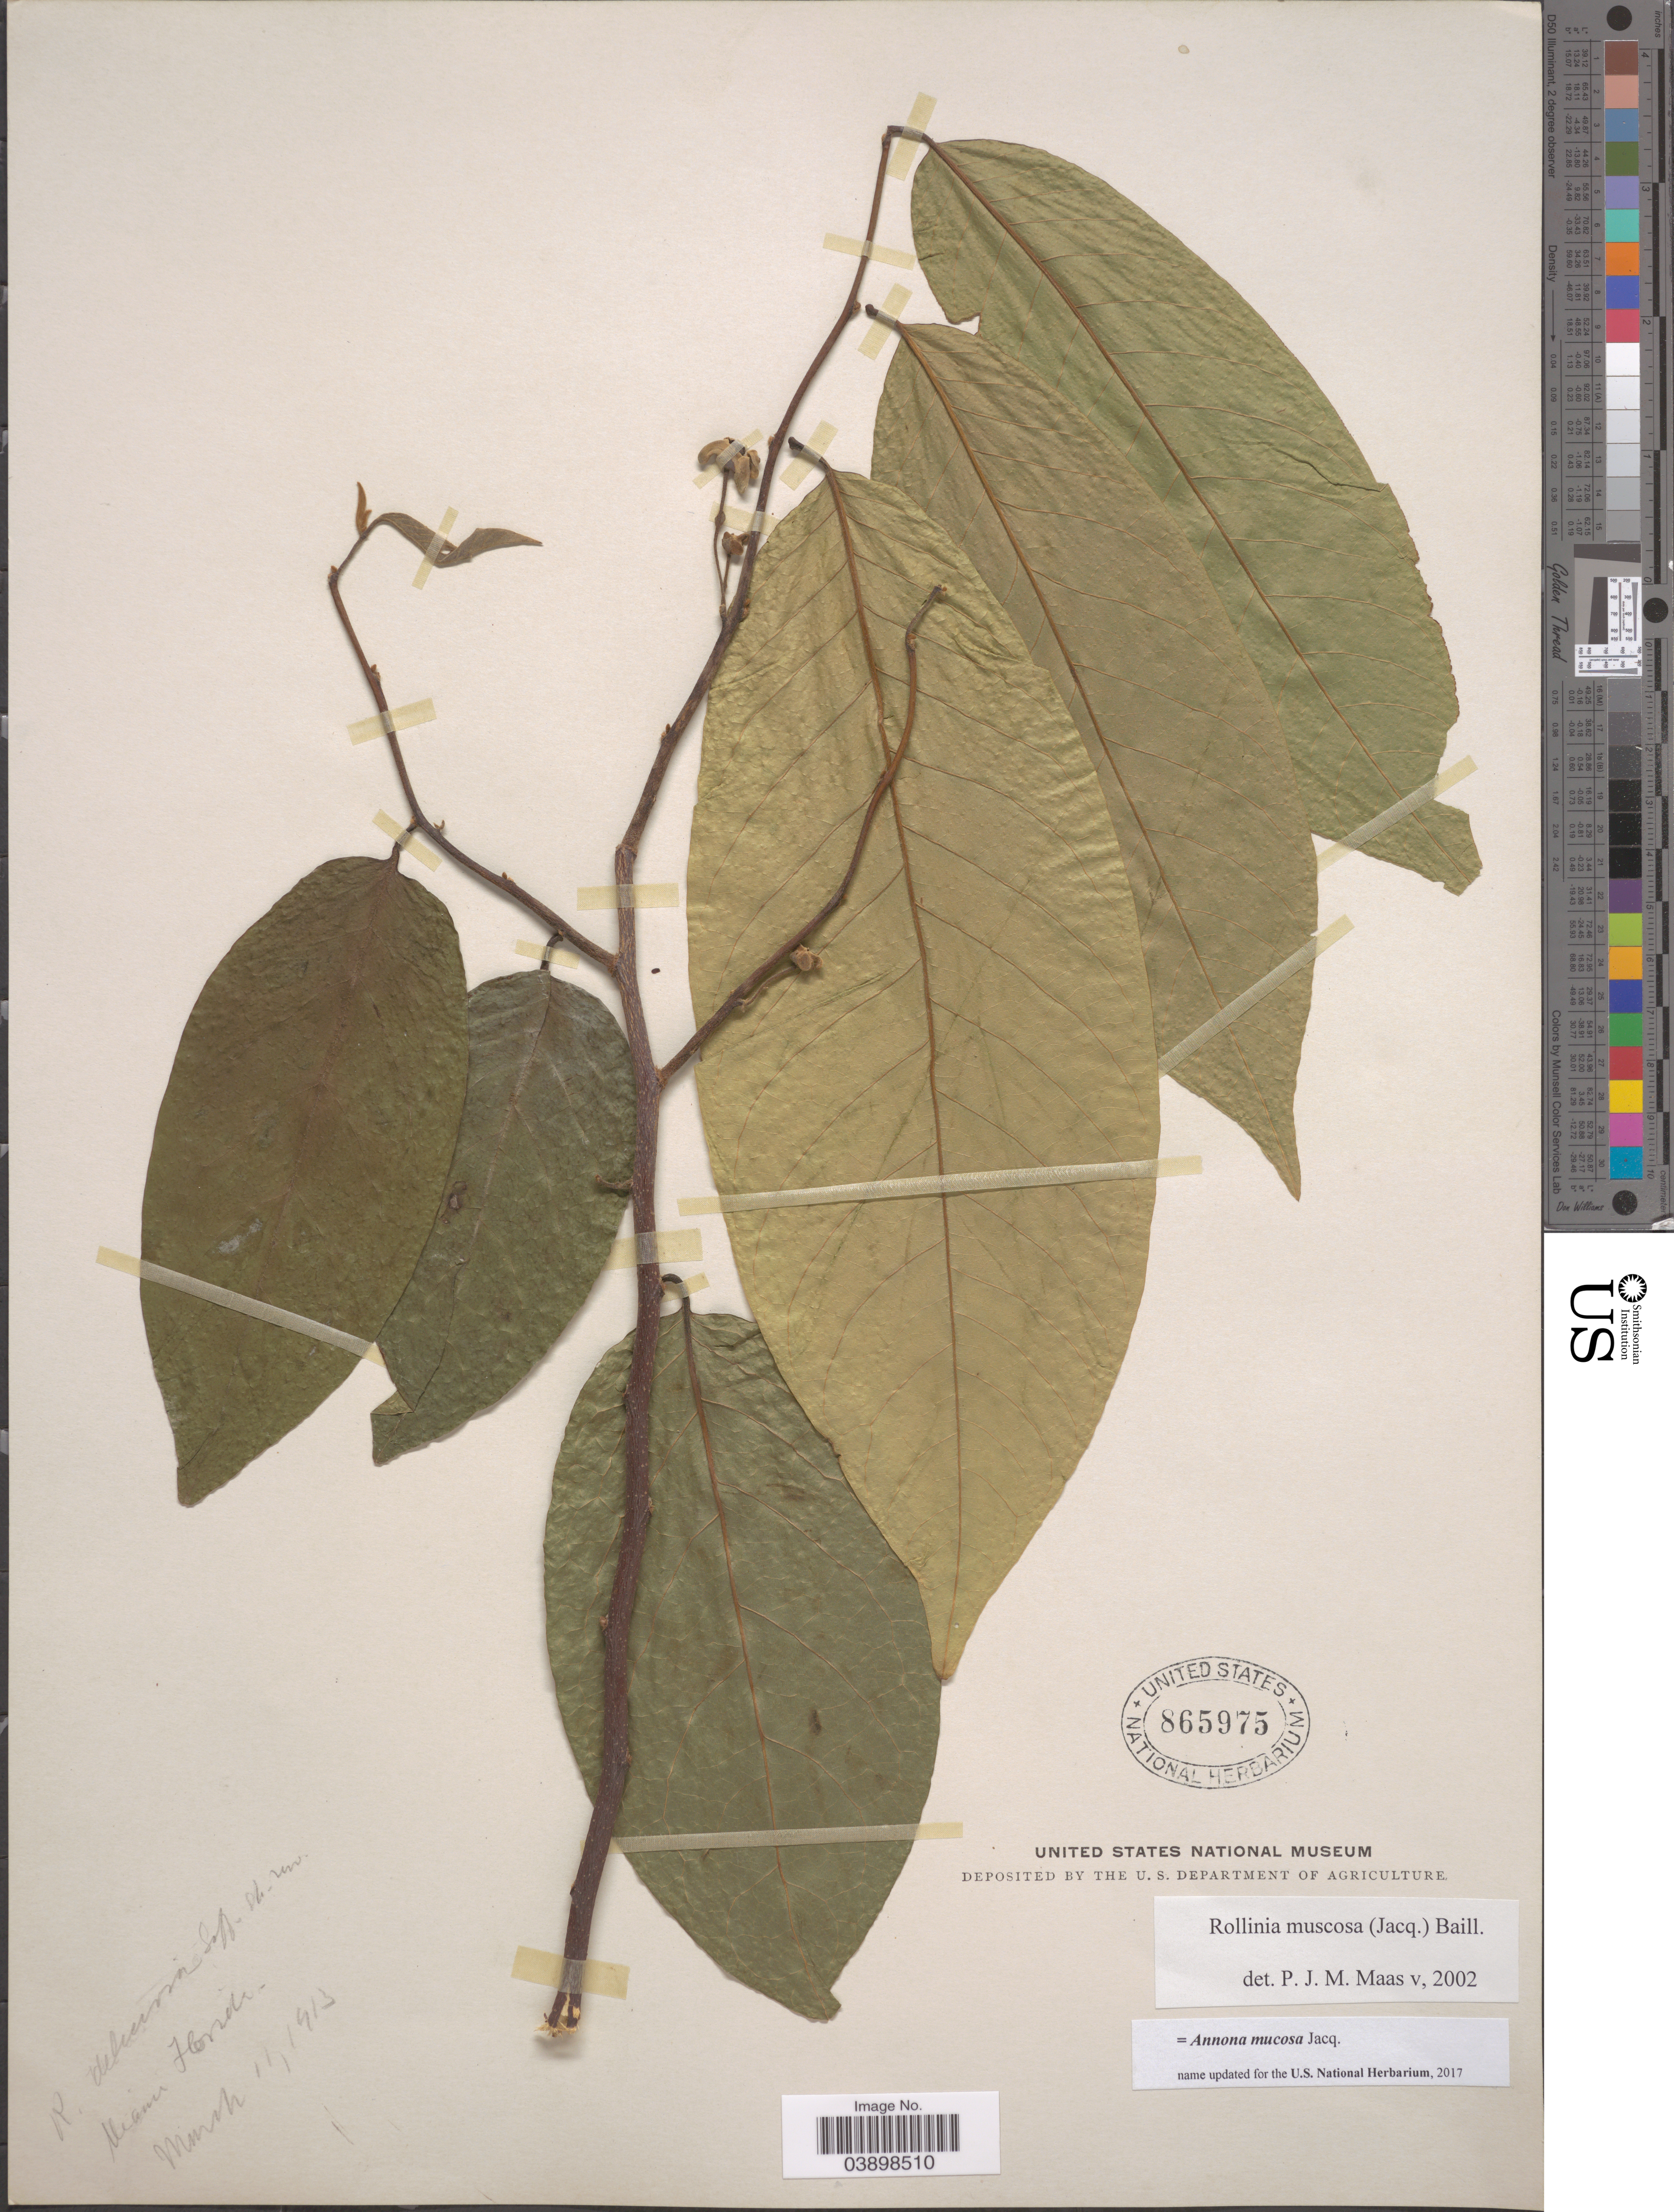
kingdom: Plantae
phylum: Tracheophyta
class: Magnoliopsida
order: Magnoliales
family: Annonaceae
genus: Annona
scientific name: Annona mucosa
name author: Jacq.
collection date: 1913-03-11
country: United States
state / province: Florida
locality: Miami.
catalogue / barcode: US 865975